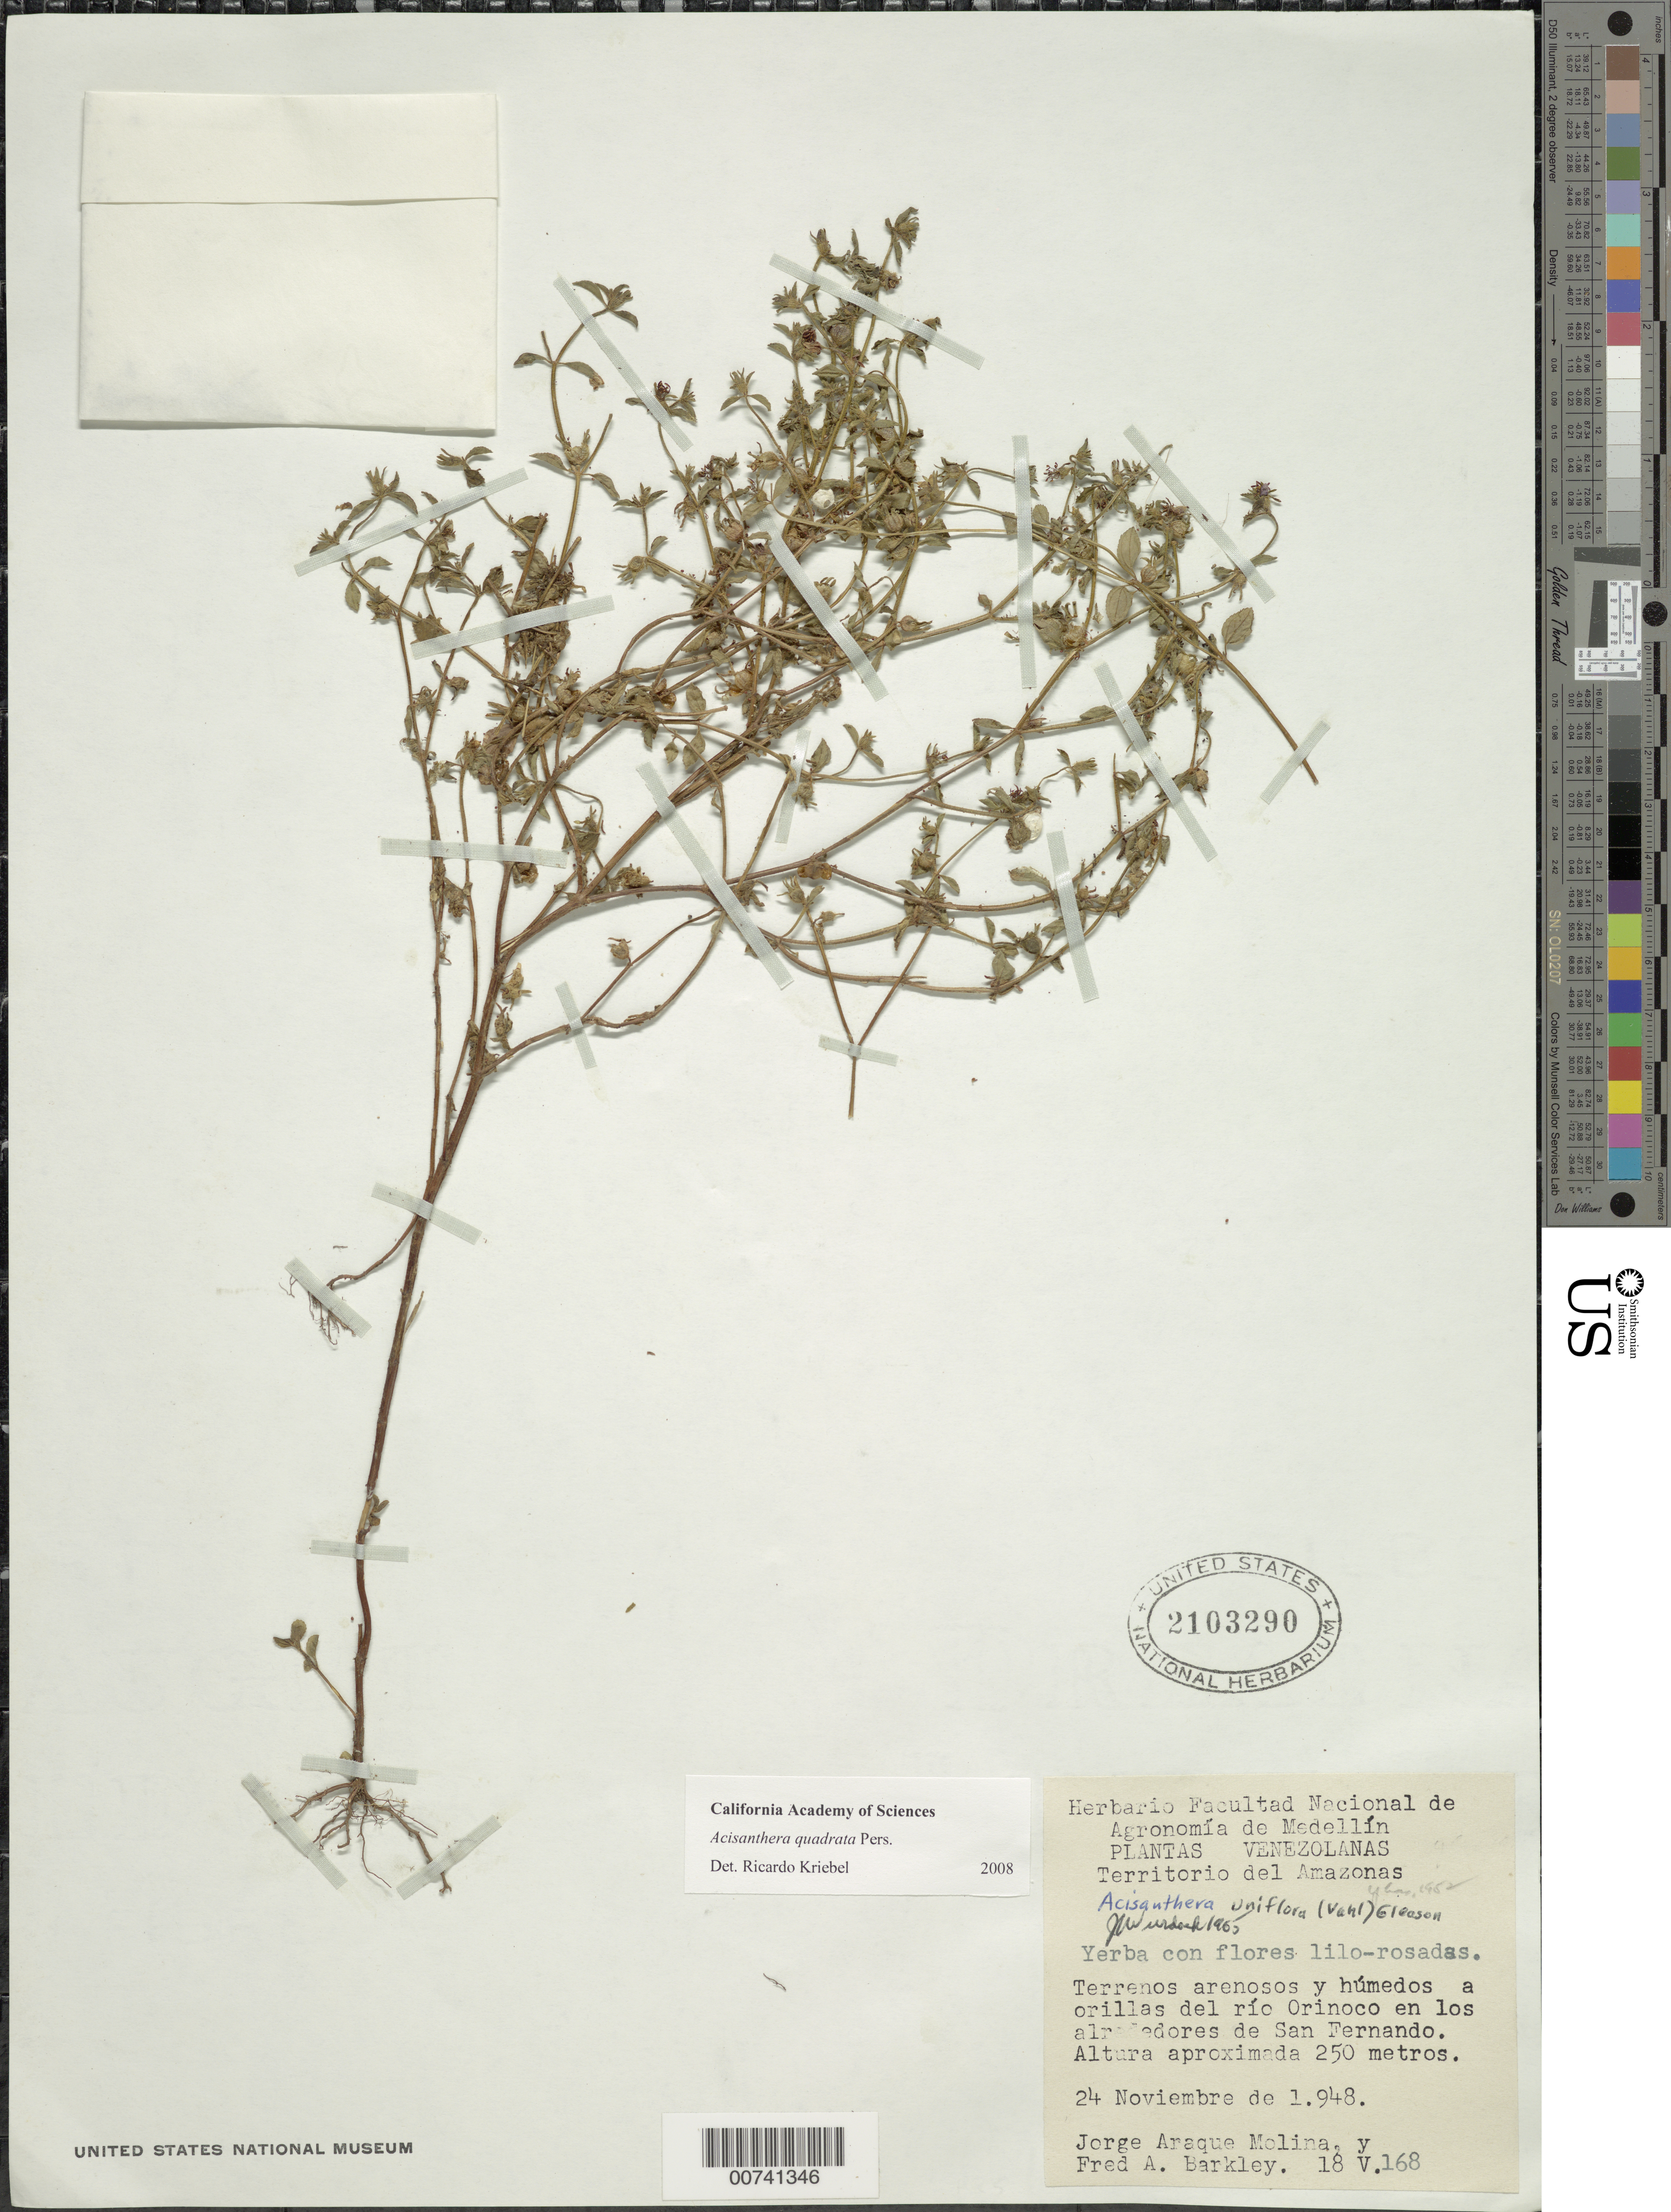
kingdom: Plantae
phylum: Tracheophyta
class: Magnoliopsida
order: Myrtales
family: Melastomataceae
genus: Acisanthera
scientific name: Acisanthera uniflora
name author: (Vahl) Gleason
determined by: Nunes da Silva, Diego, (RB), Jardim Botanico do Rio de Janeiro - Herbario (BRAZIL)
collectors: J. A. Molina & F. A. Barkley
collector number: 18v 168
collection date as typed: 24-Nov-48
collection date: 1948-11-24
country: Venezuela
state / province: Amazonas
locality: Río Orinoco en los alrededores de San Fernando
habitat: Terrenos arenosos y humedos a orillas del río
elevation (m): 250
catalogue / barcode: US 2103290